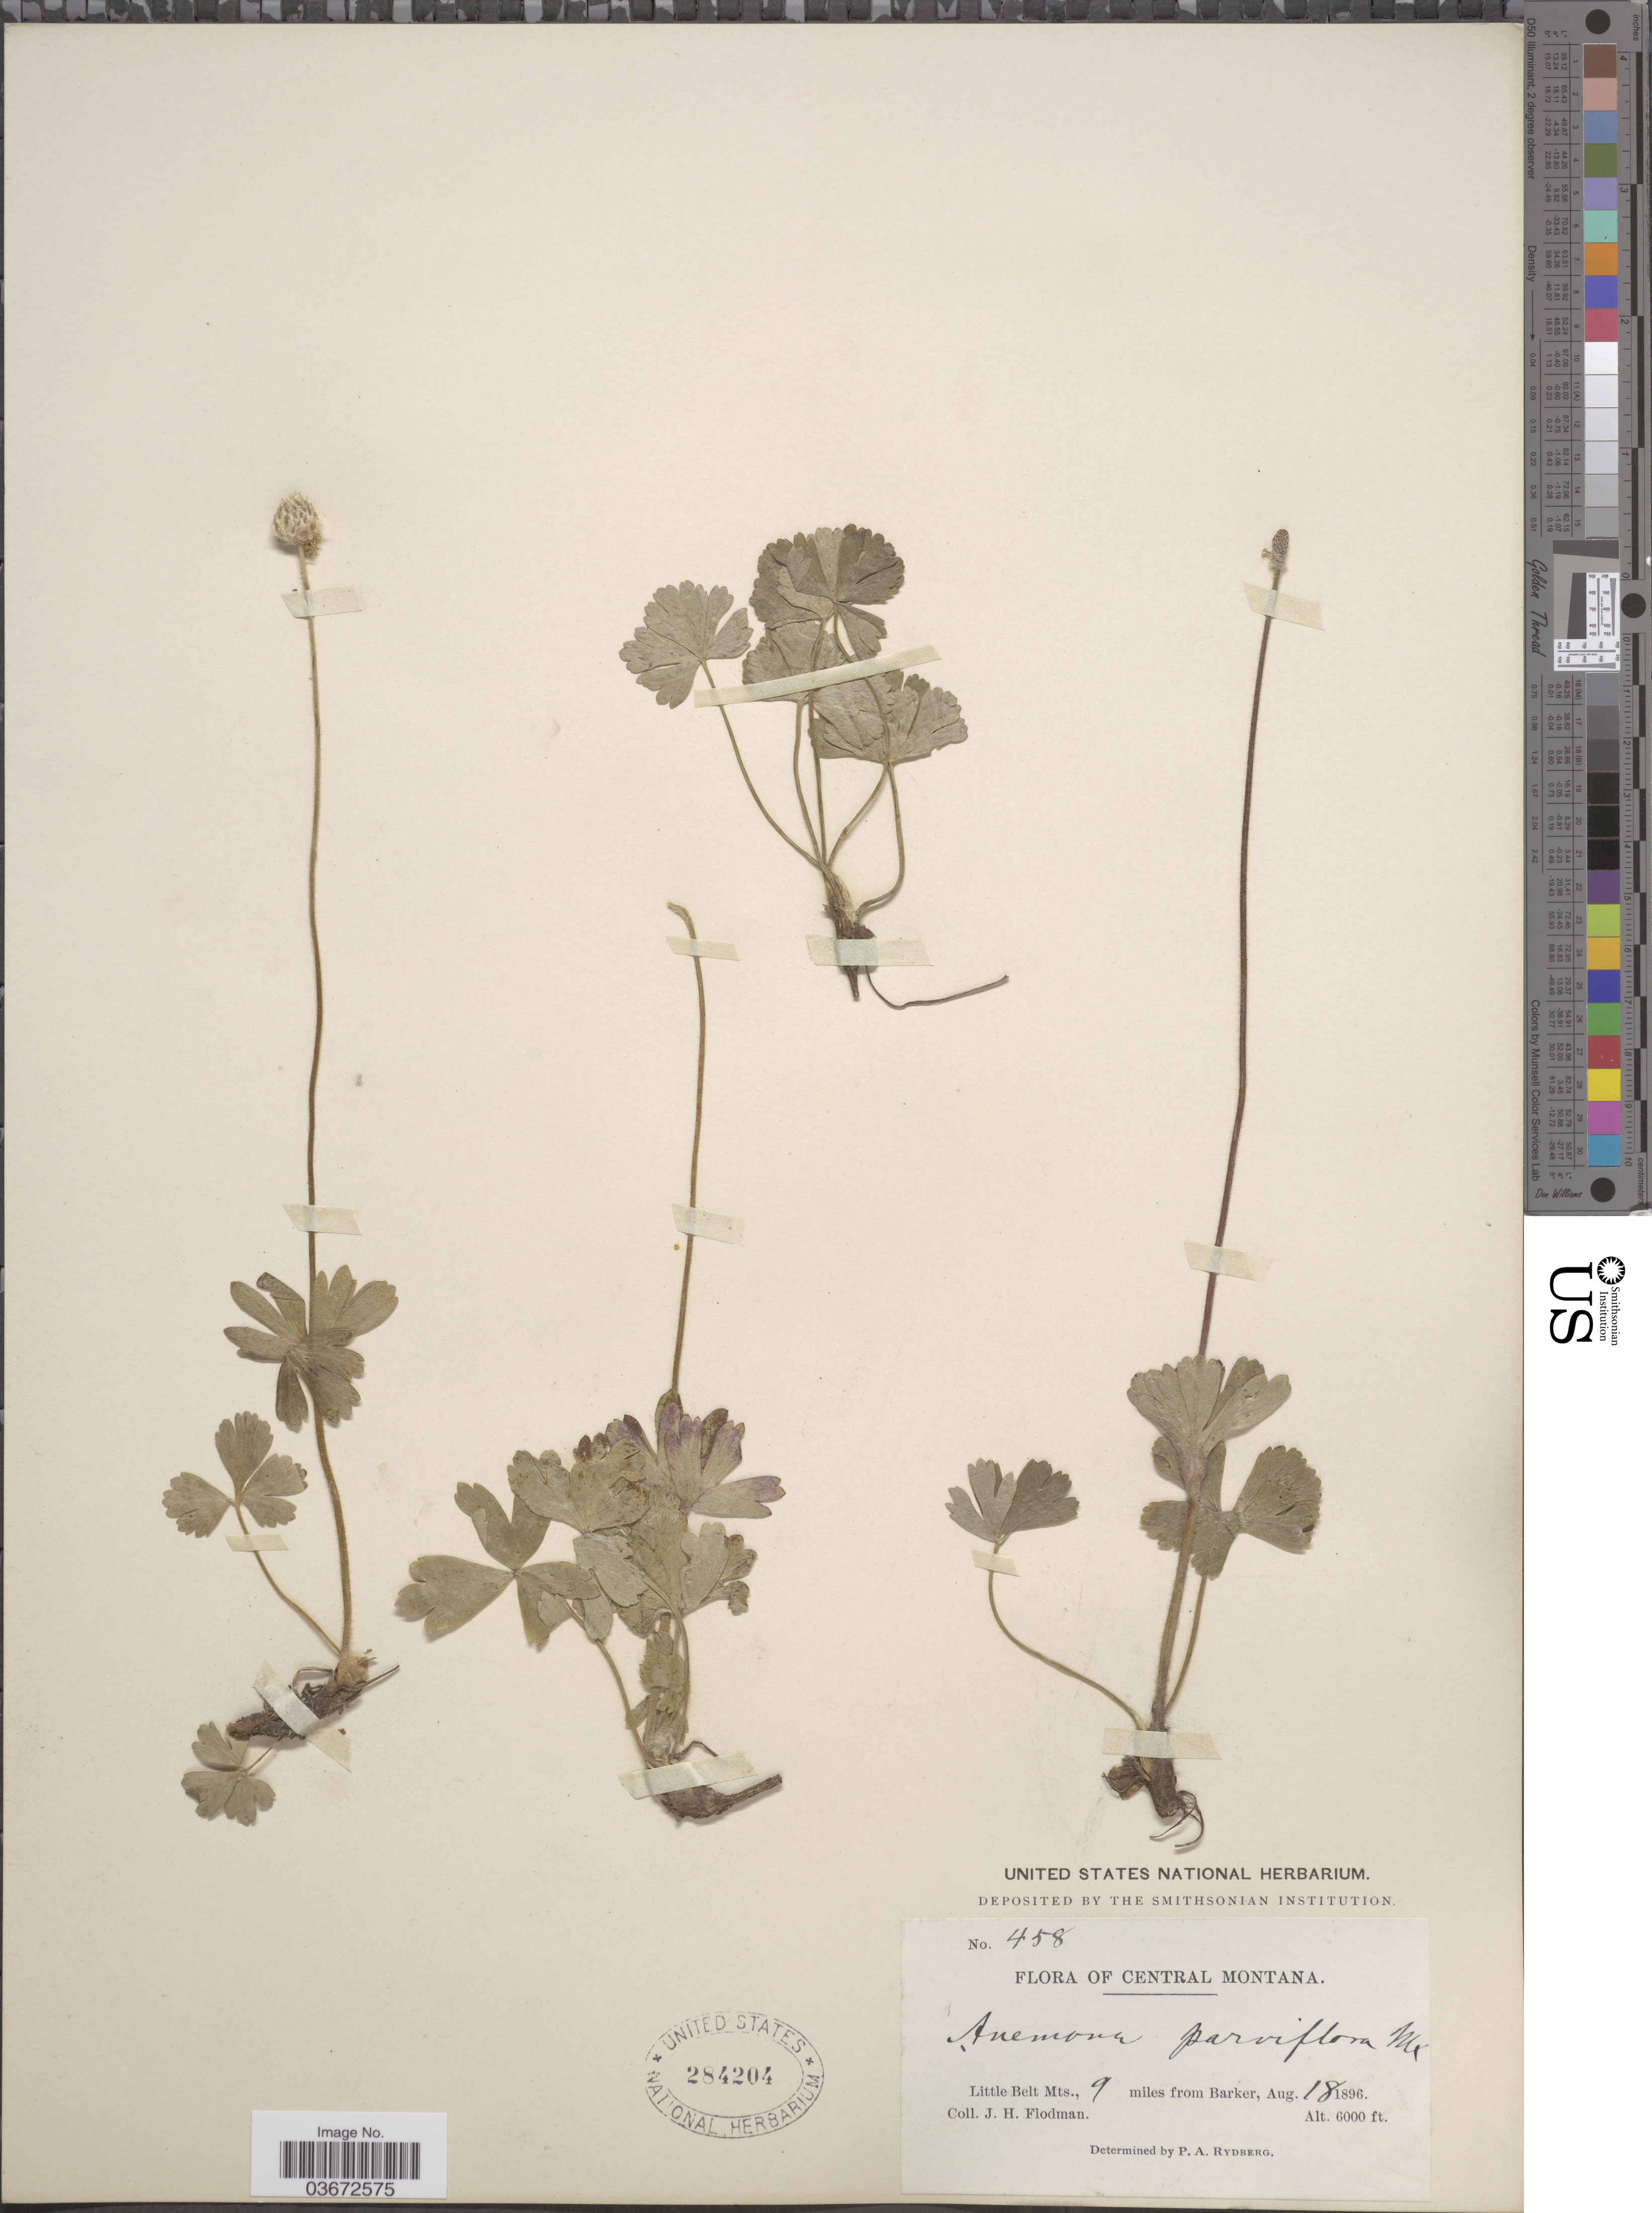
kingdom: Plantae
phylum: Tracheophyta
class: Magnoliopsida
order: Ranunculales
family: Ranunculaceae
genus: Anemone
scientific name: Anemone parviflora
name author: Michx.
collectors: P. A. Rydberg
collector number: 458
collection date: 1896-08-18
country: United States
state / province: Montana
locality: Central Montana. Little Belt Mts., 9 miles from Barker.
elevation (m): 1829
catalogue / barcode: US 284204